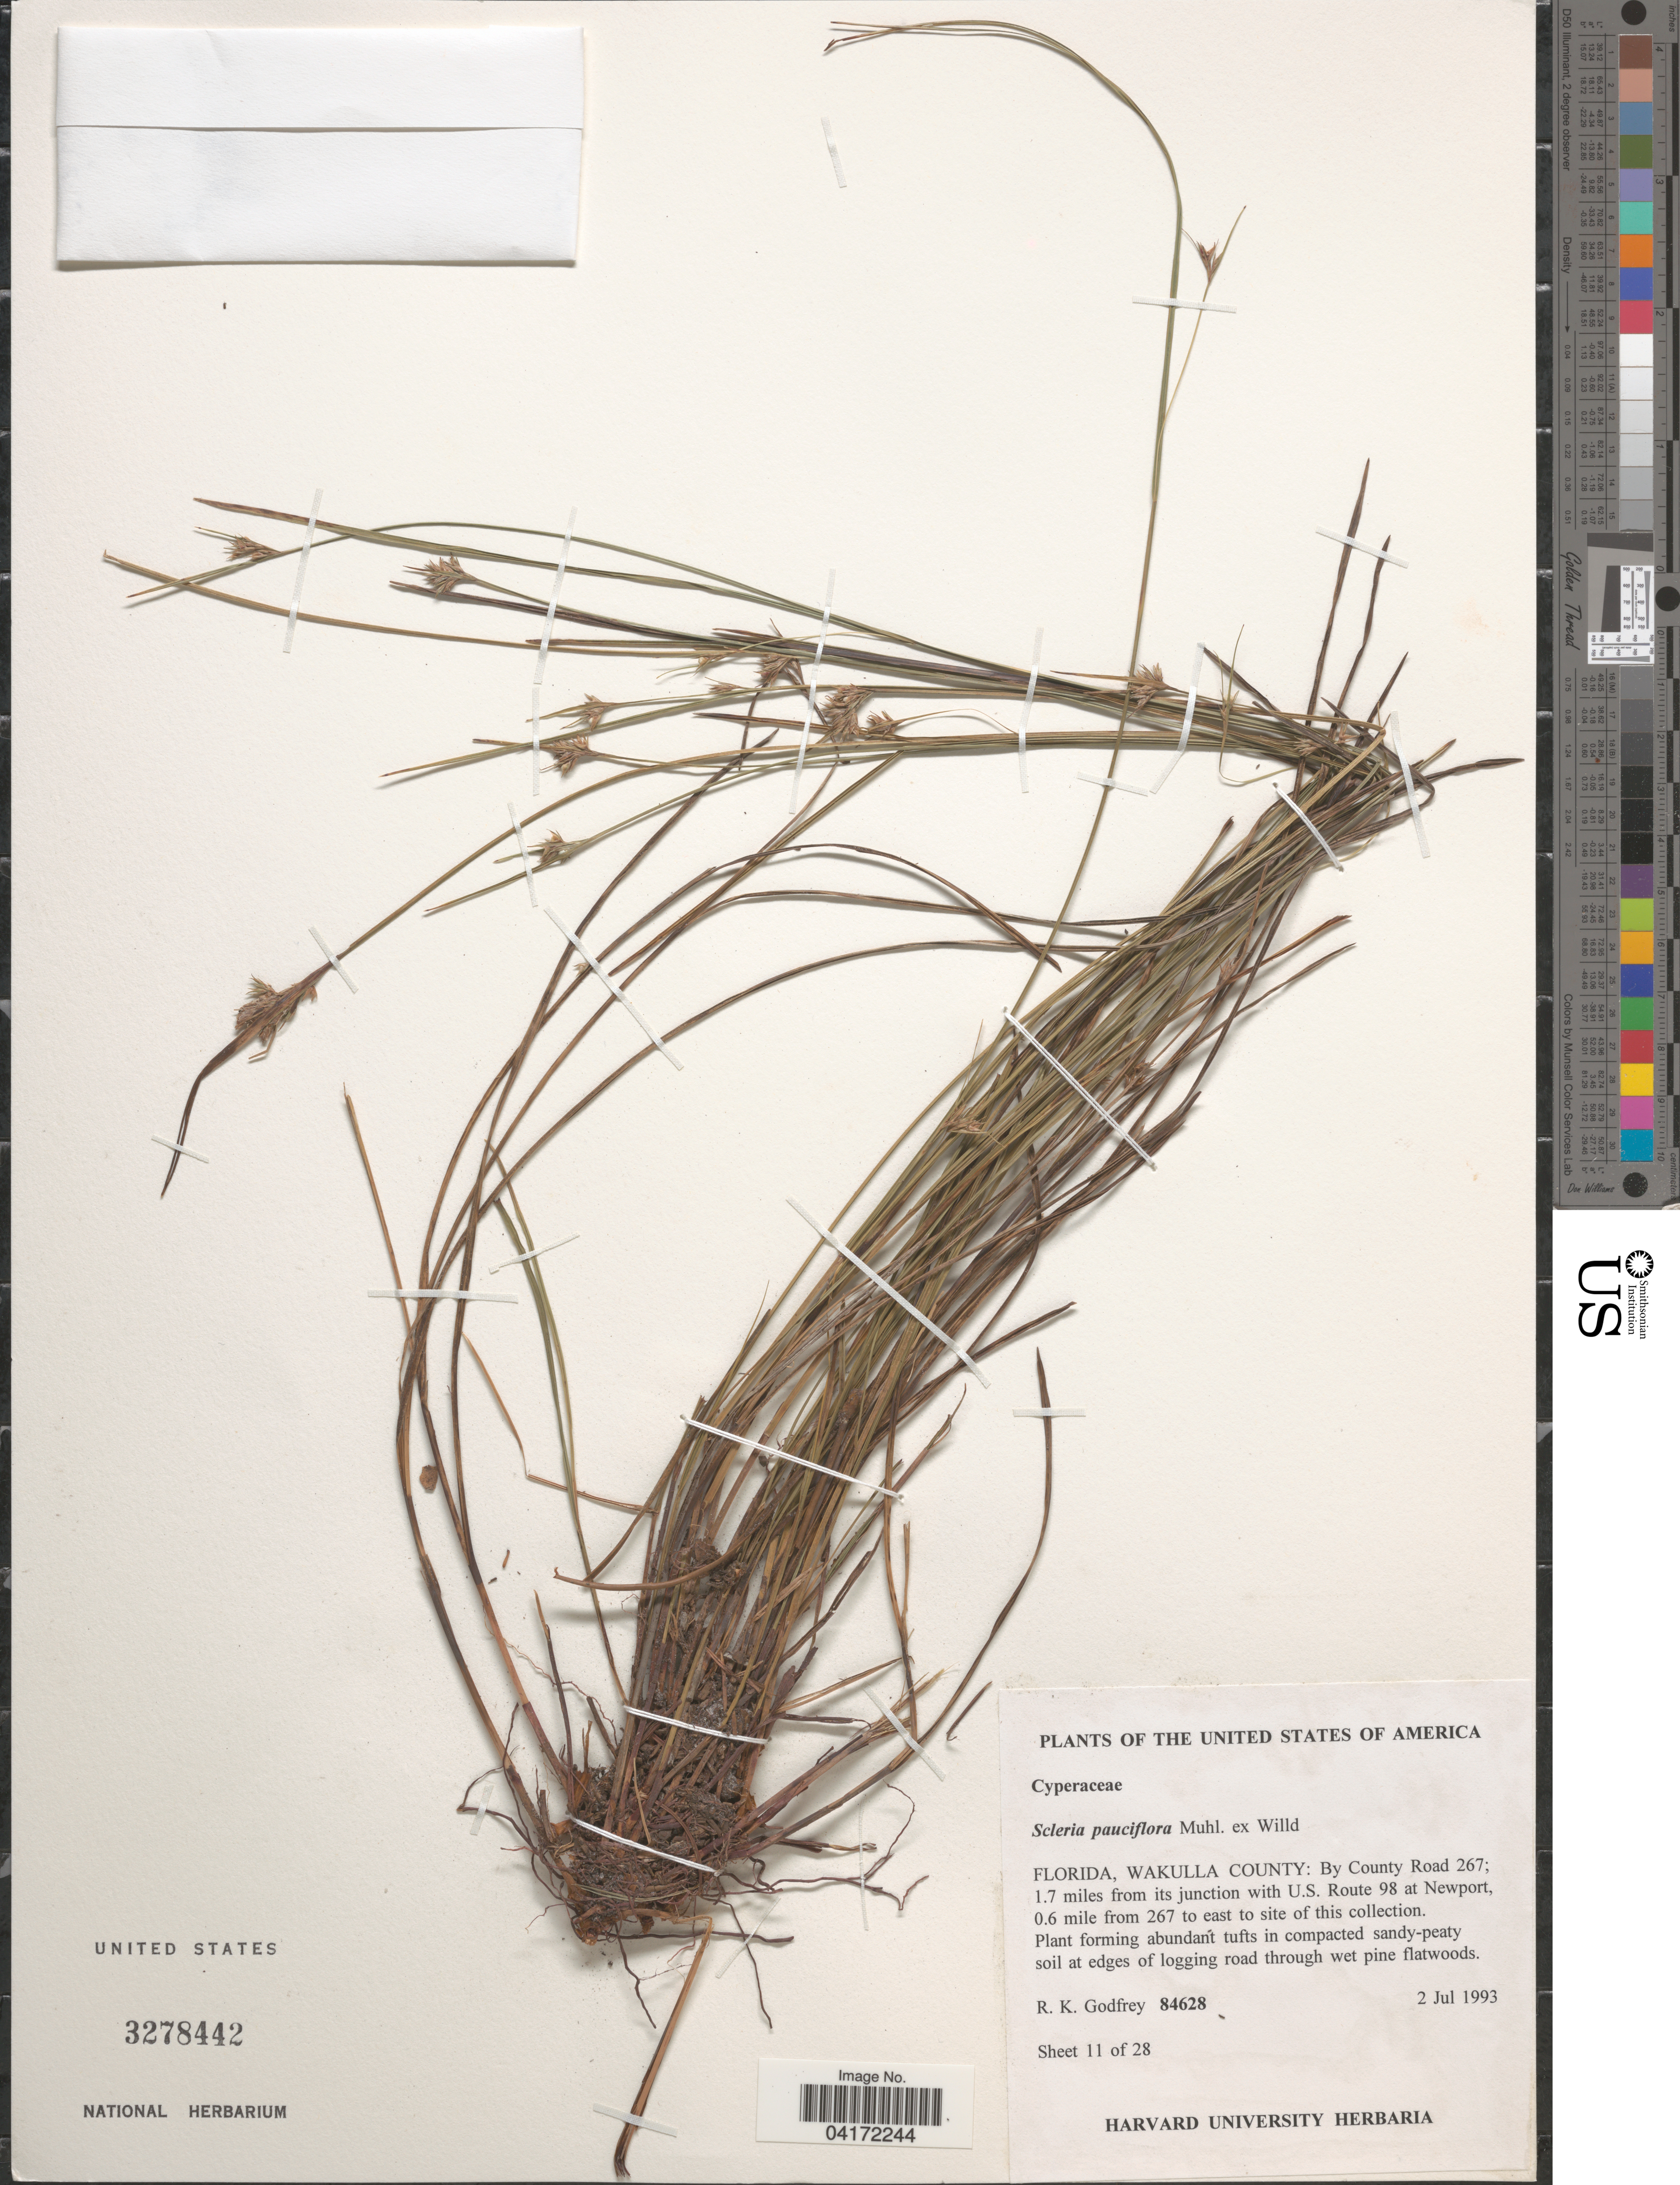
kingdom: Plantae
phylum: Tracheophyta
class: Liliopsida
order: Poales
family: Cyperaceae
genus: Scleria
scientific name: Scleria pauciflora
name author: Muhl. ex Willd.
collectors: R. K. Godfrey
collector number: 84628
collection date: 1933-07-02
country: United States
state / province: Florida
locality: Wakulla County: By County Road 267; 1.7 miles from its junction with U.S. Route 98 at Newport, 0.6 mile from 267 to east to site of this collection.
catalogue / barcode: US 3278442